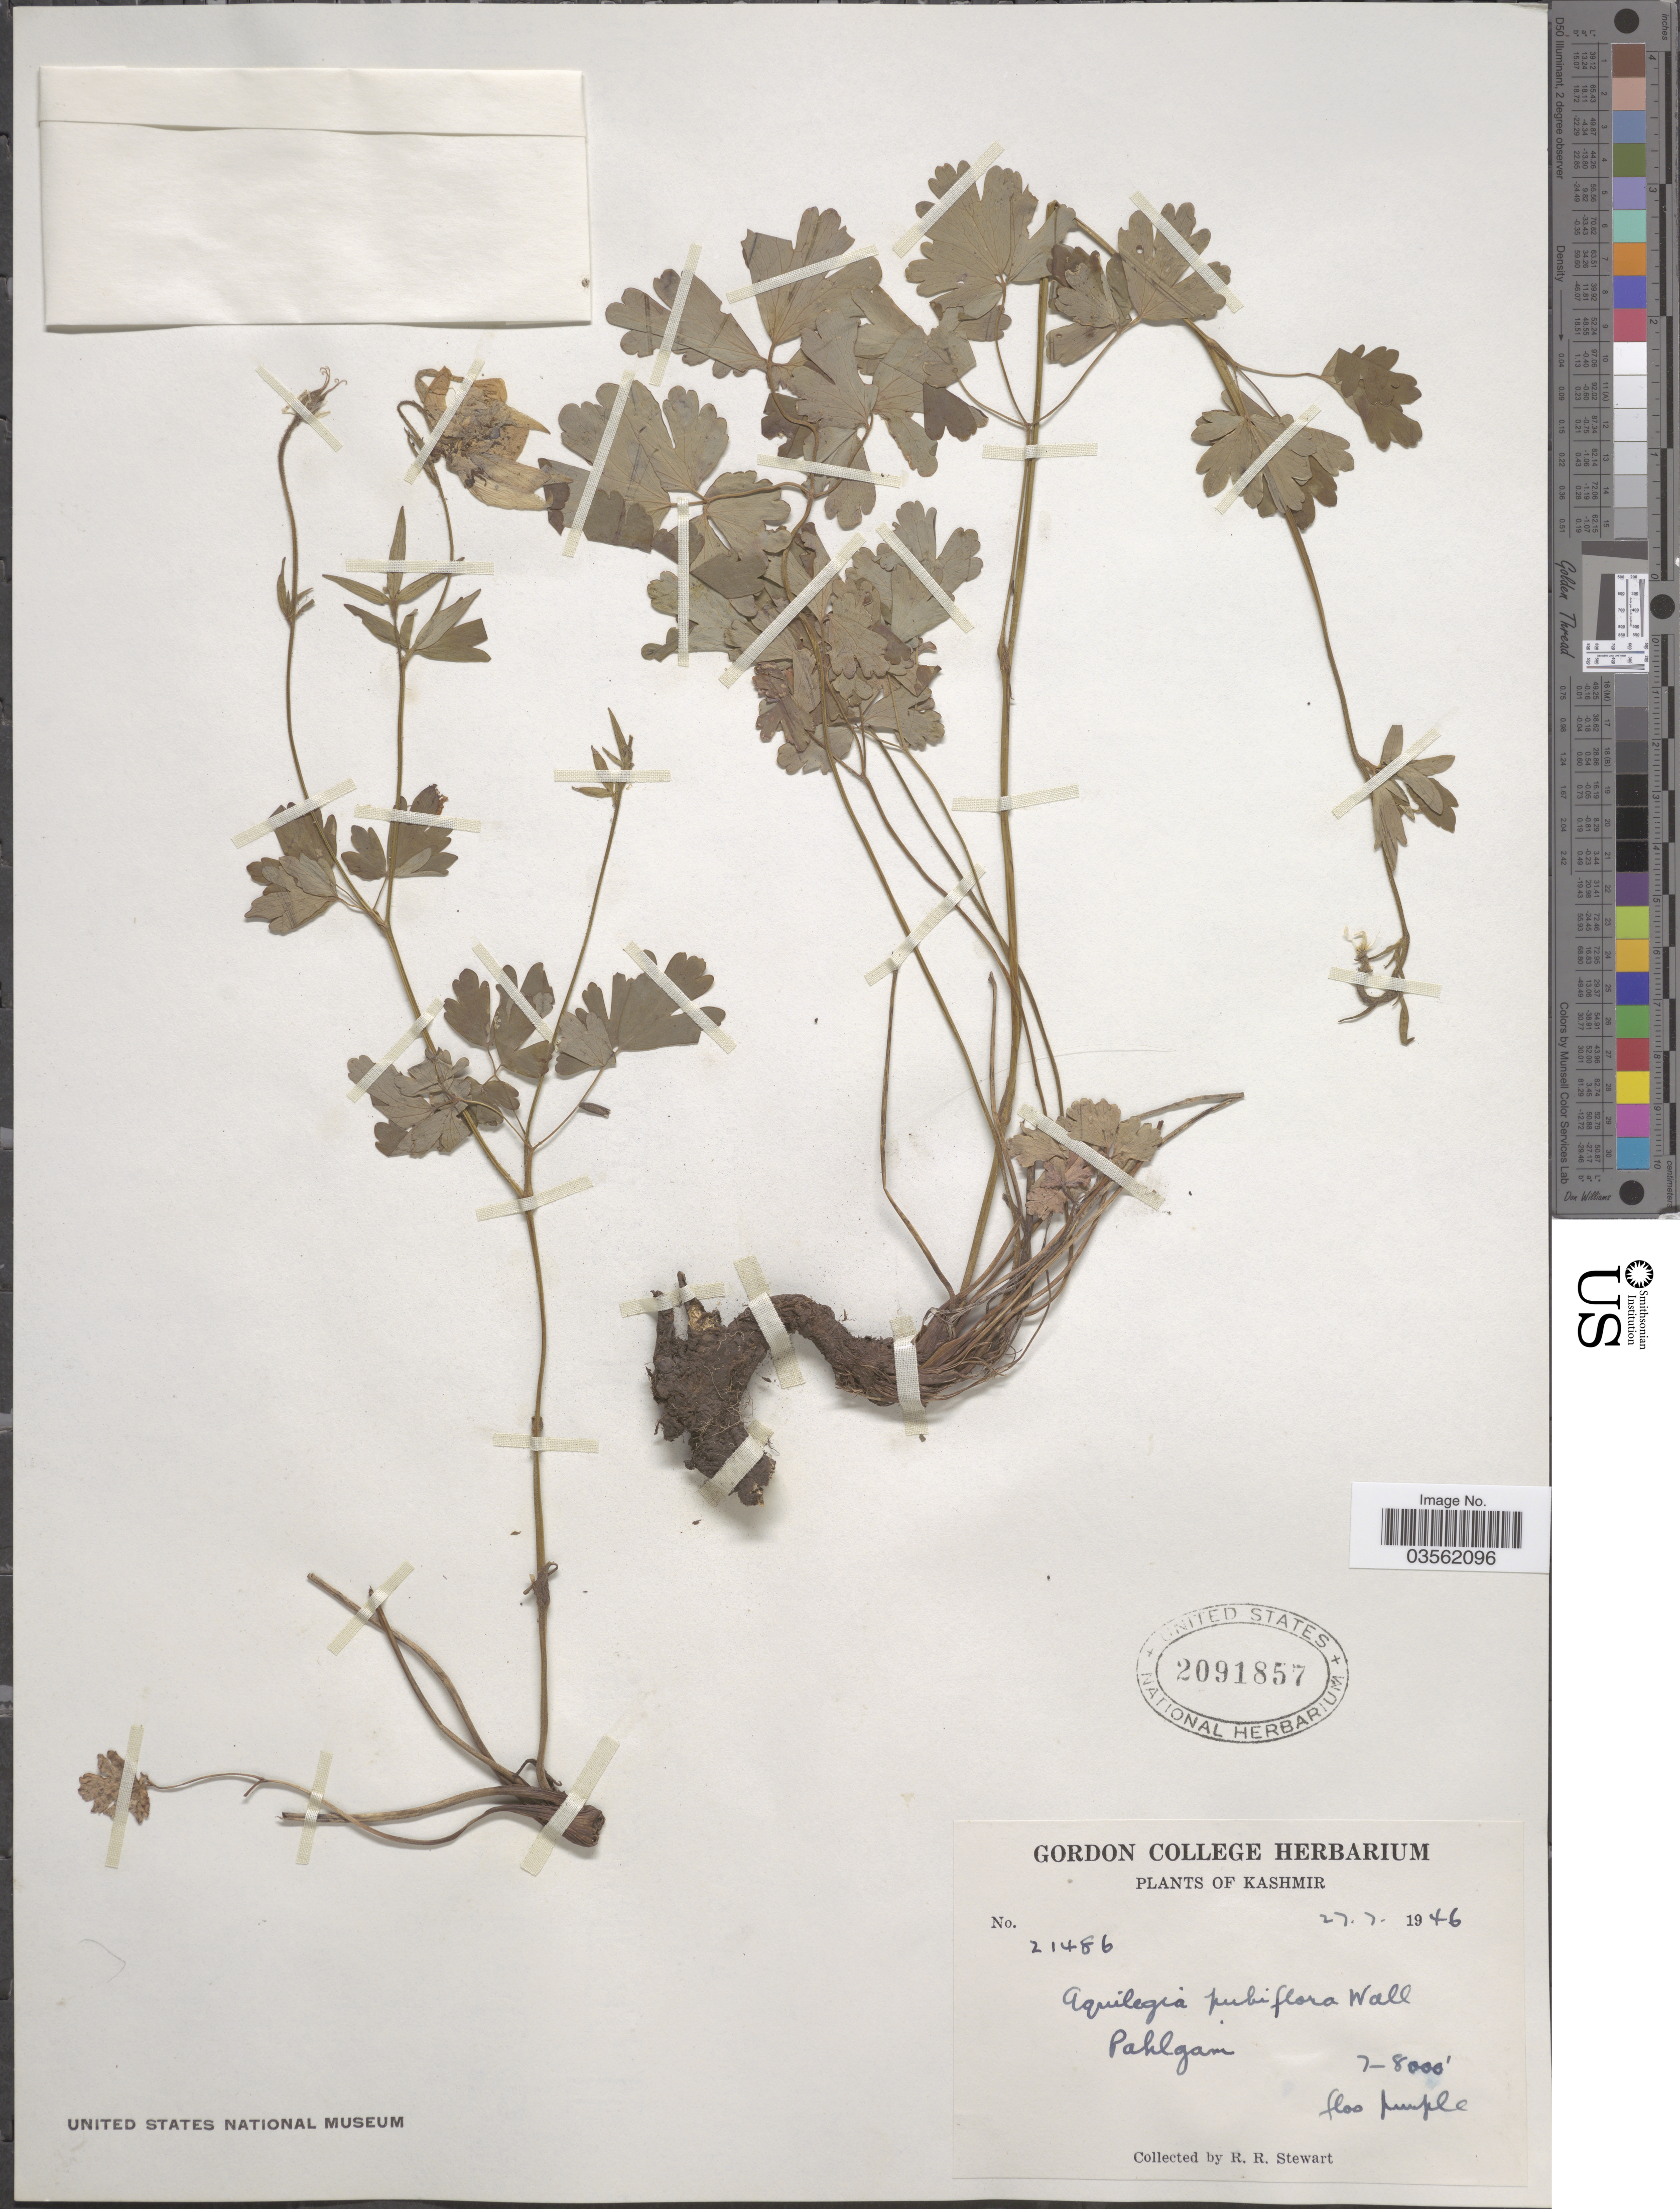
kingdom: Plantae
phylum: Tracheophyta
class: Magnoliopsida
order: Ranunculales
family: Ranunculaceae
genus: Aquilegia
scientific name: Aquilegia pubiflora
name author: Wall. ex Royle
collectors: R. Stewart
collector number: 21486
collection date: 1946-07-27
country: India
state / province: Jammu and Kashmir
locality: Kashmir. Pahlgam.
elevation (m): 2134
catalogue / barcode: US 2091857